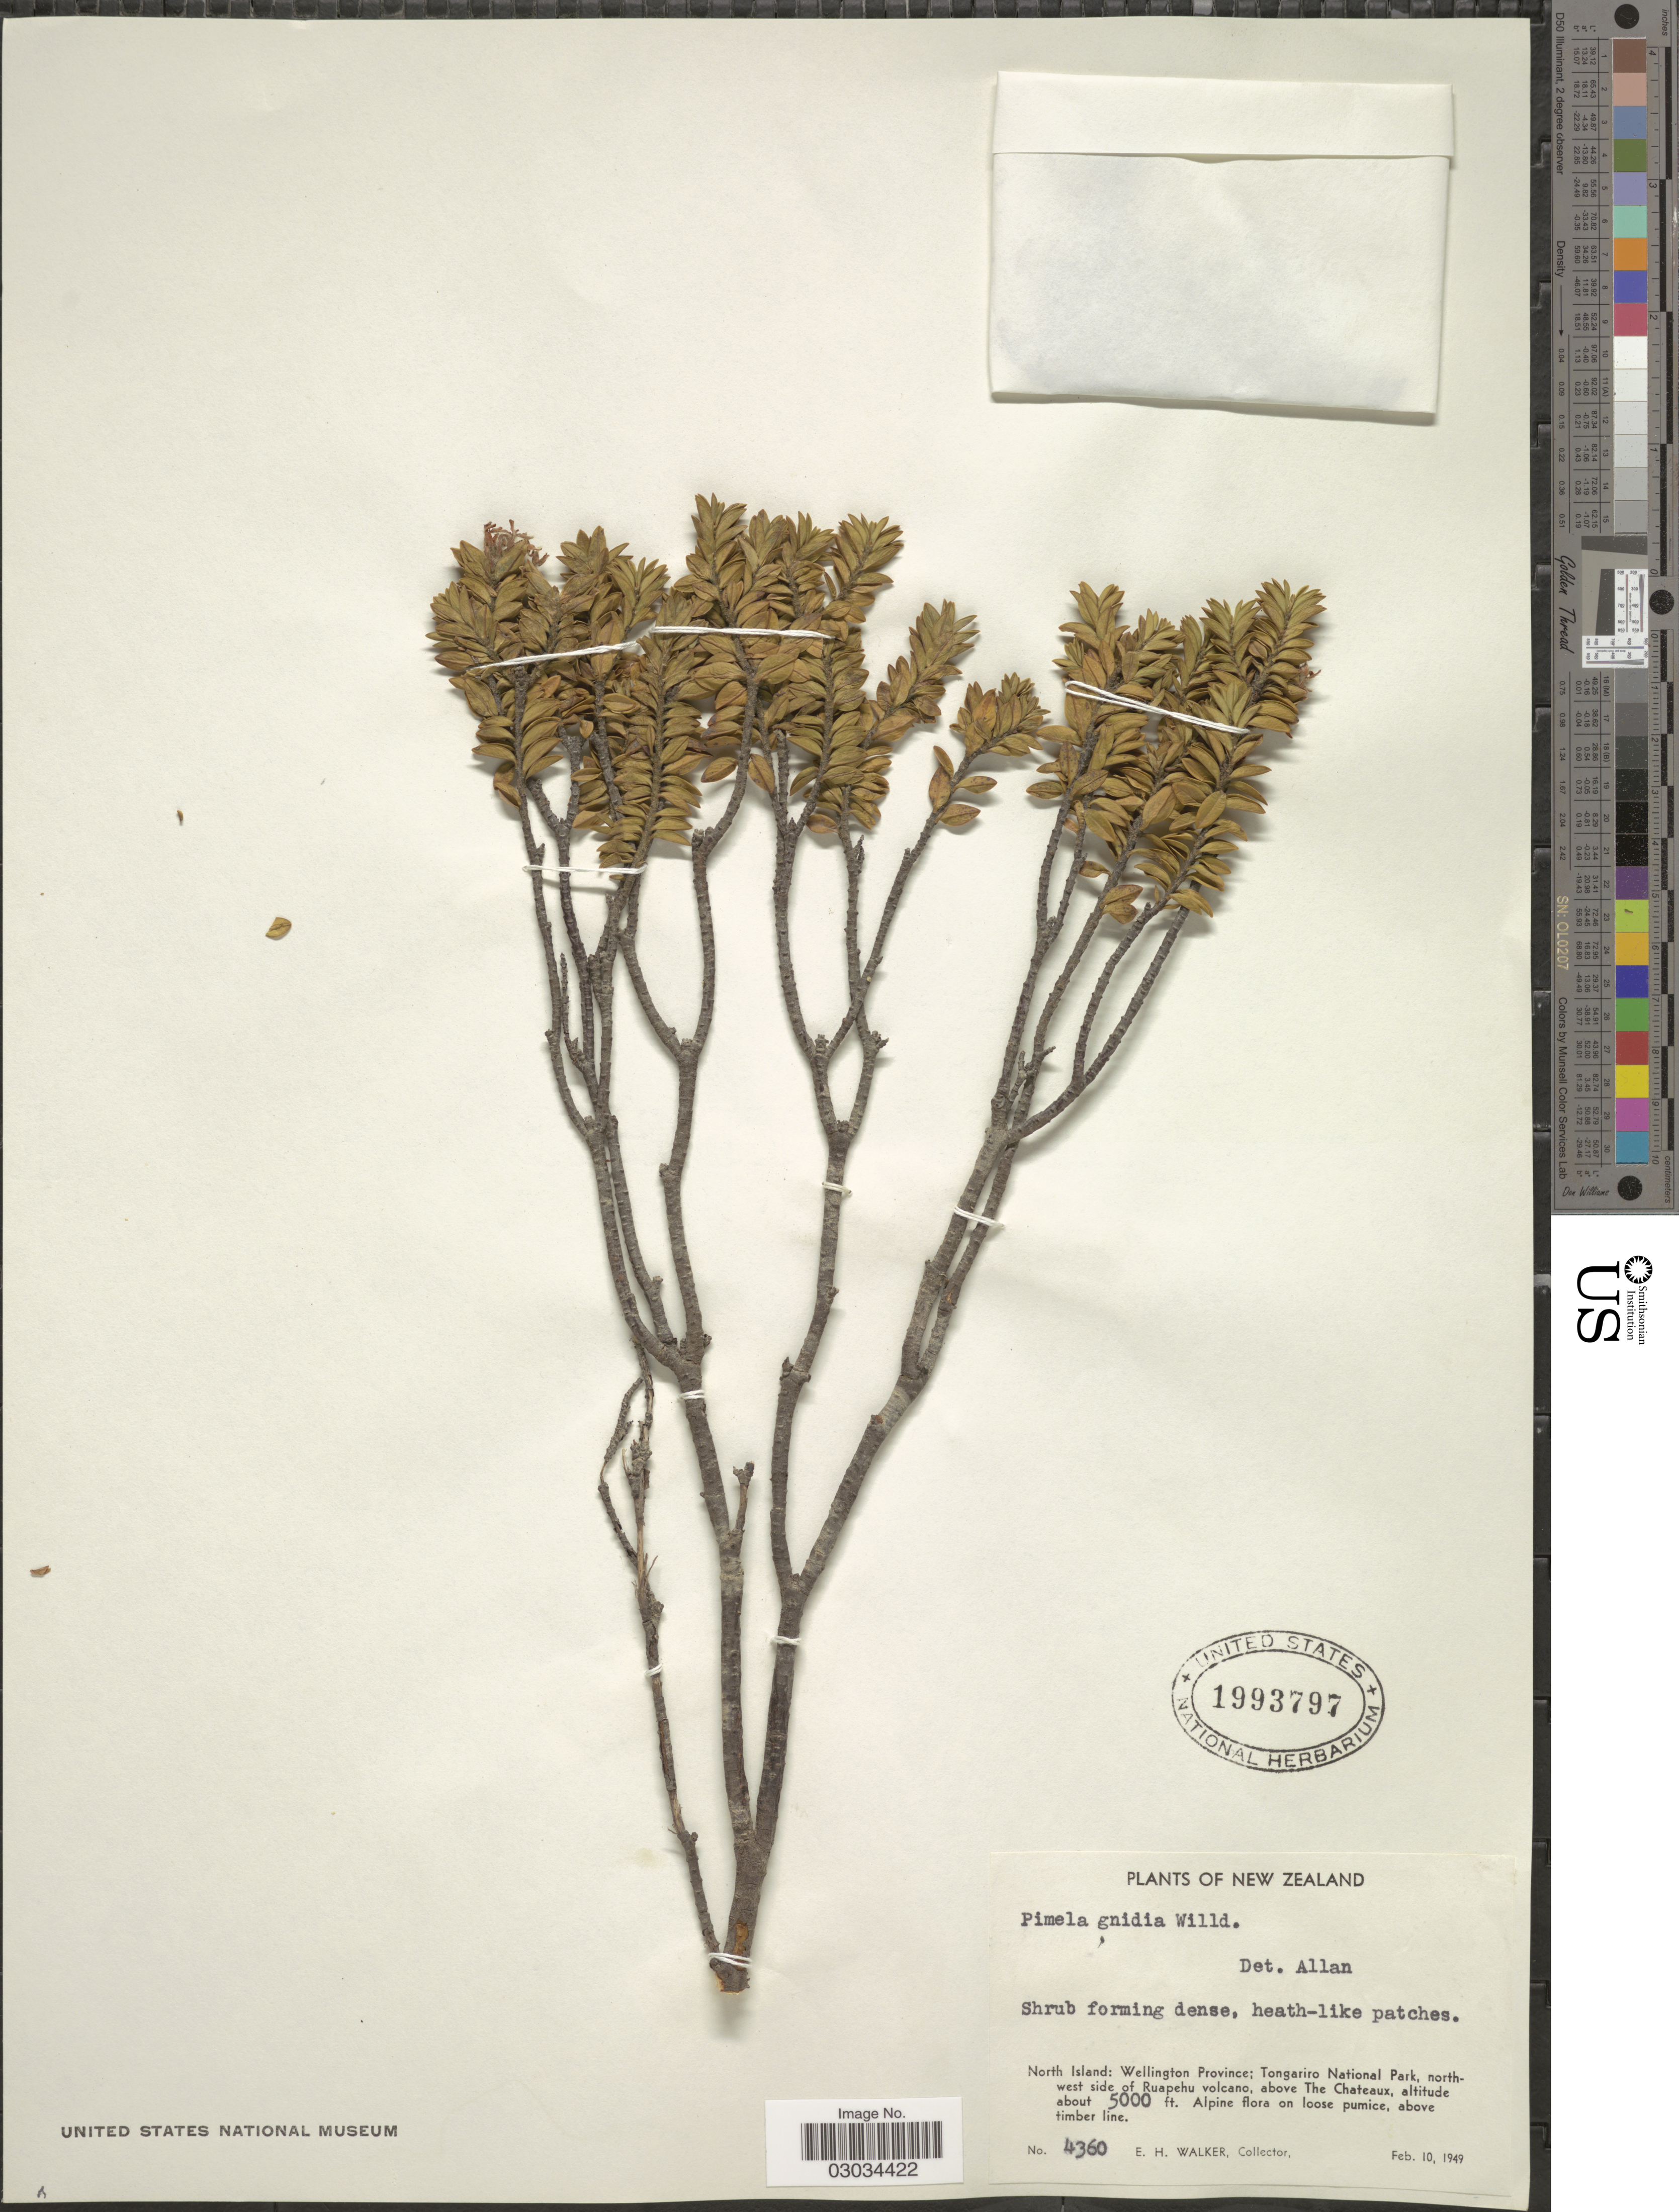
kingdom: Plantae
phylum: Tracheophyta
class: Magnoliopsida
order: Malvales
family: Thymelaeaceae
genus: Pimelea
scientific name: Pimelea gnidia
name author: (J.R. Forst. & G. Forst.) Willd.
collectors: E. H. Walker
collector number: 4360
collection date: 1949-02-10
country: New Zealand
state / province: Wellington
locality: North Island: Wellington Province; Tongariro National Park, north-west side of Ruapehu volcano, above The Chateaux.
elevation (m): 1524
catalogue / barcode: US 1993797